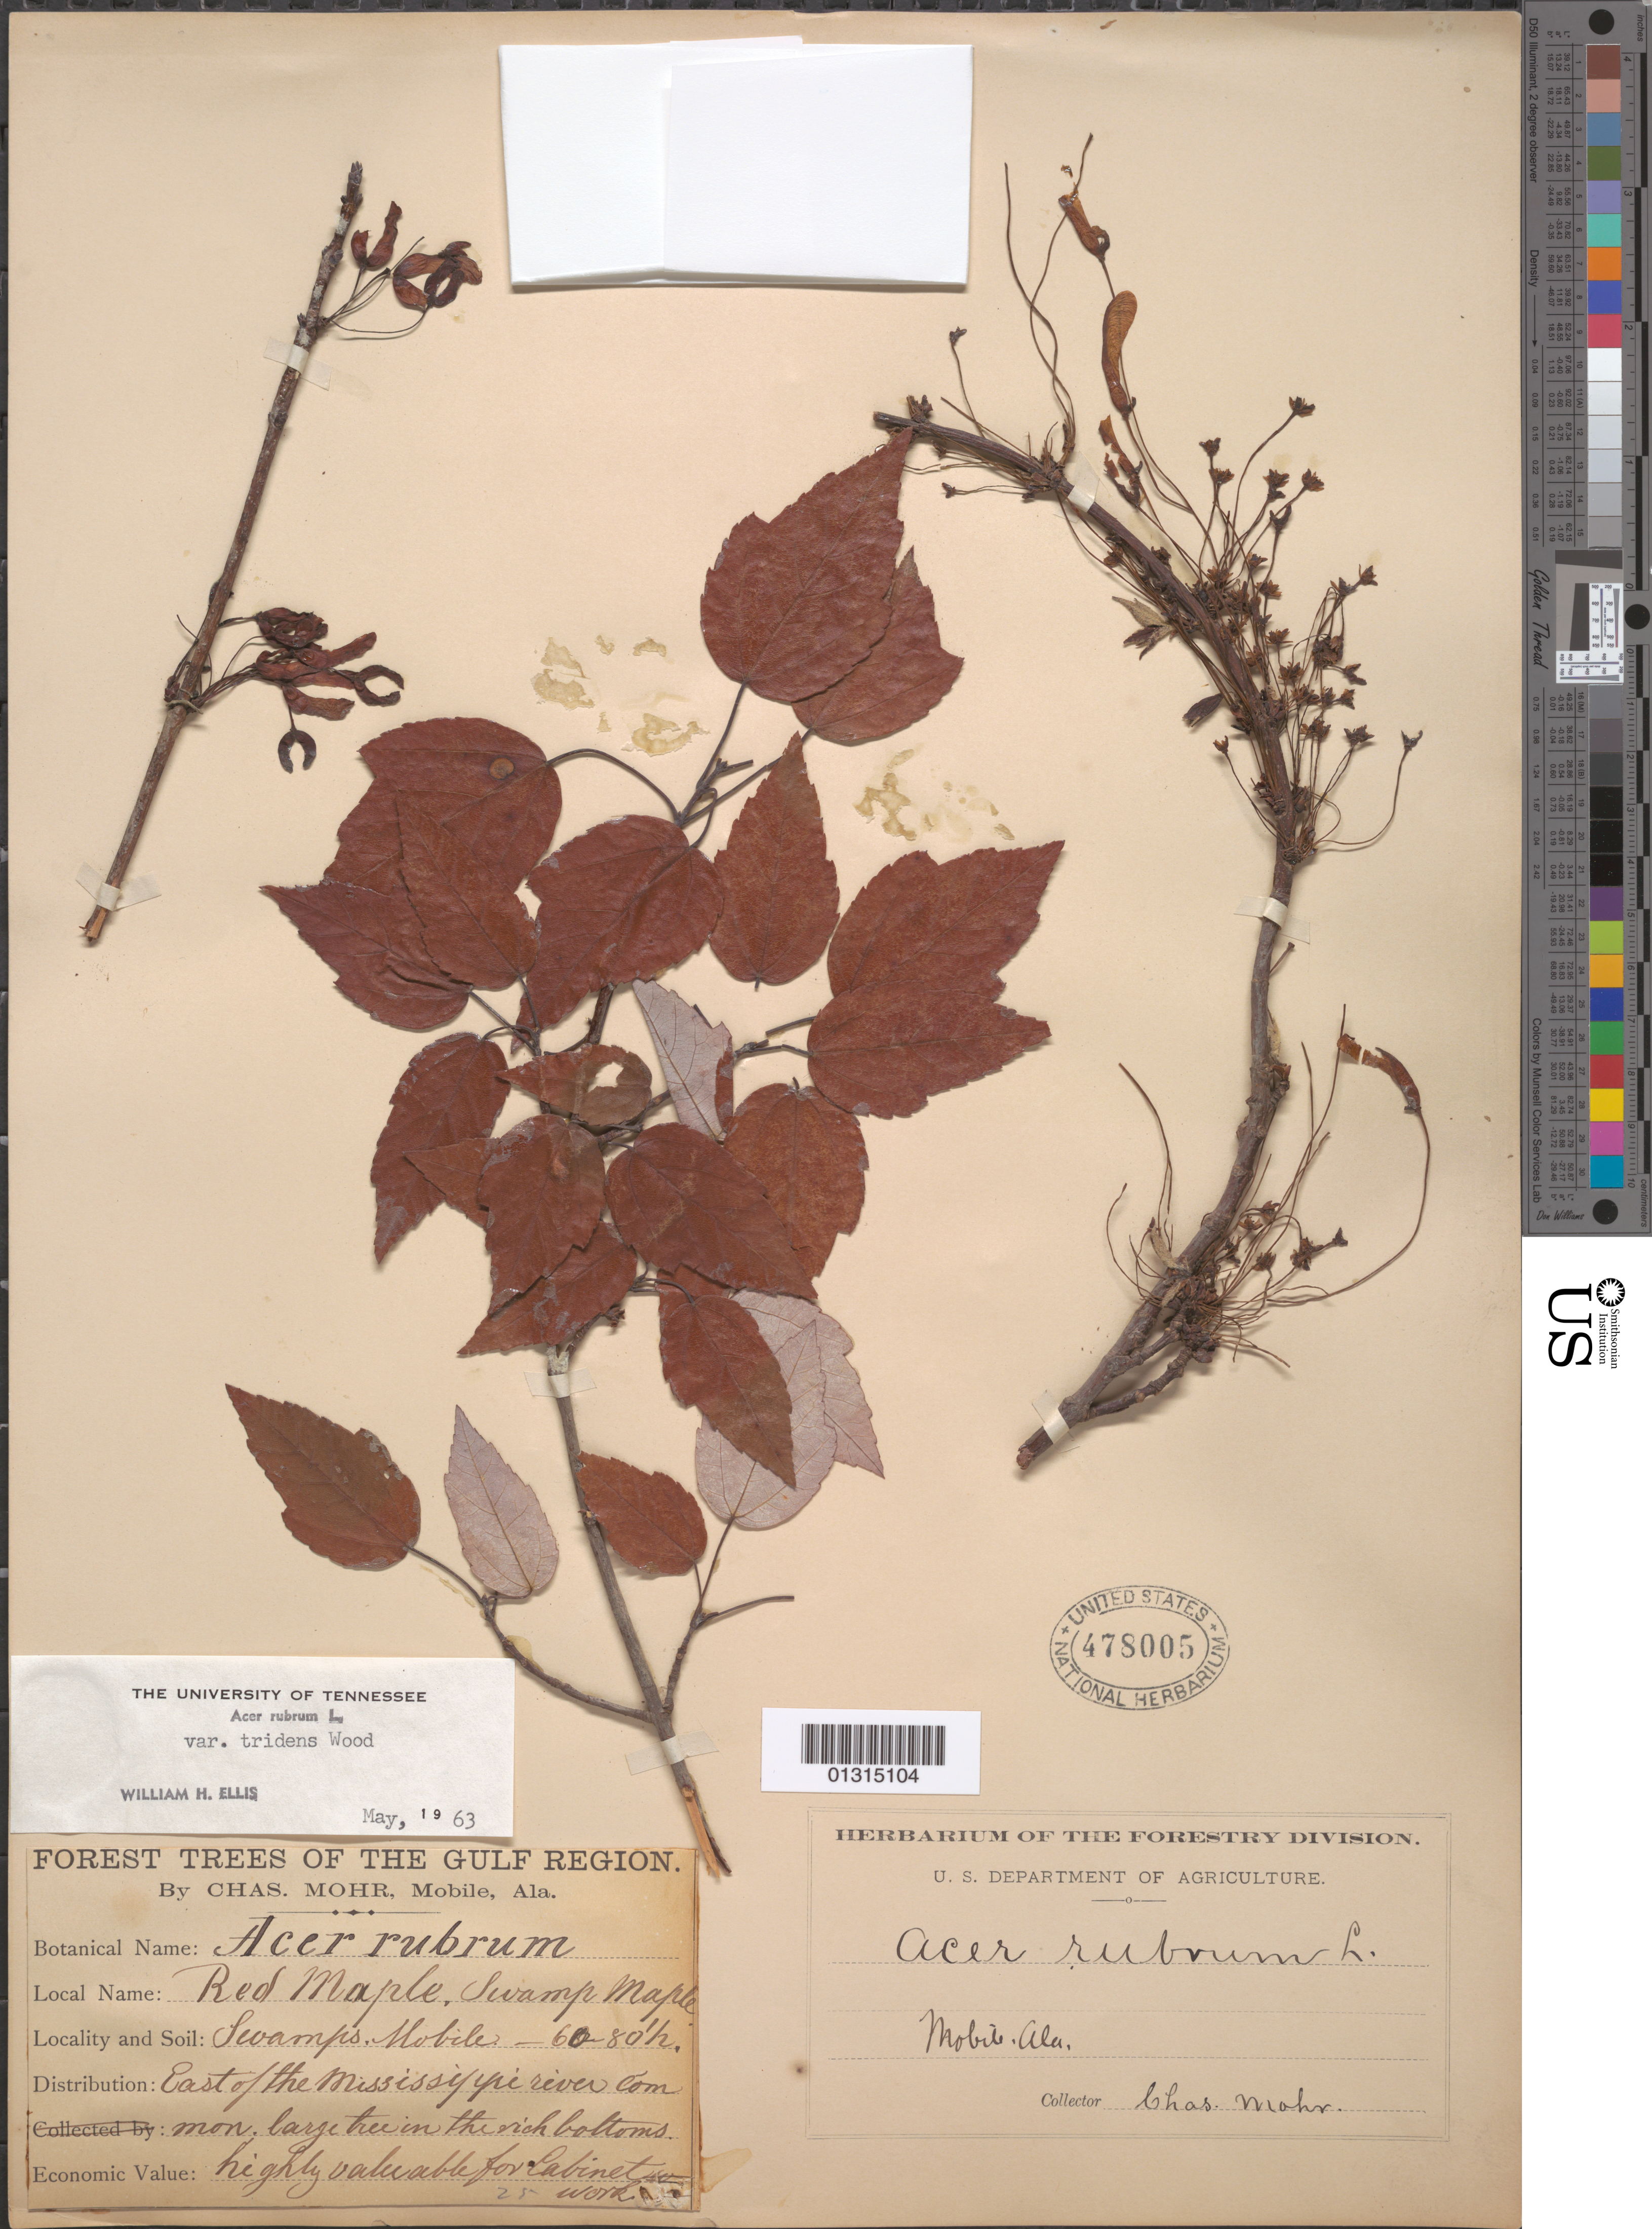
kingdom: Plantae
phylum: Tracheophyta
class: Magnoliopsida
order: Sapindales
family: Sapindaceae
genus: Acer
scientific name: Acer rubrum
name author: L.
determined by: Ellis, W. H.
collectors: C. T. Mohr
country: United States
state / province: Alabama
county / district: Mobile County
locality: Mobile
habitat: Swamps. E of the Mississippi River common in rich bottoms.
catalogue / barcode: US 478005